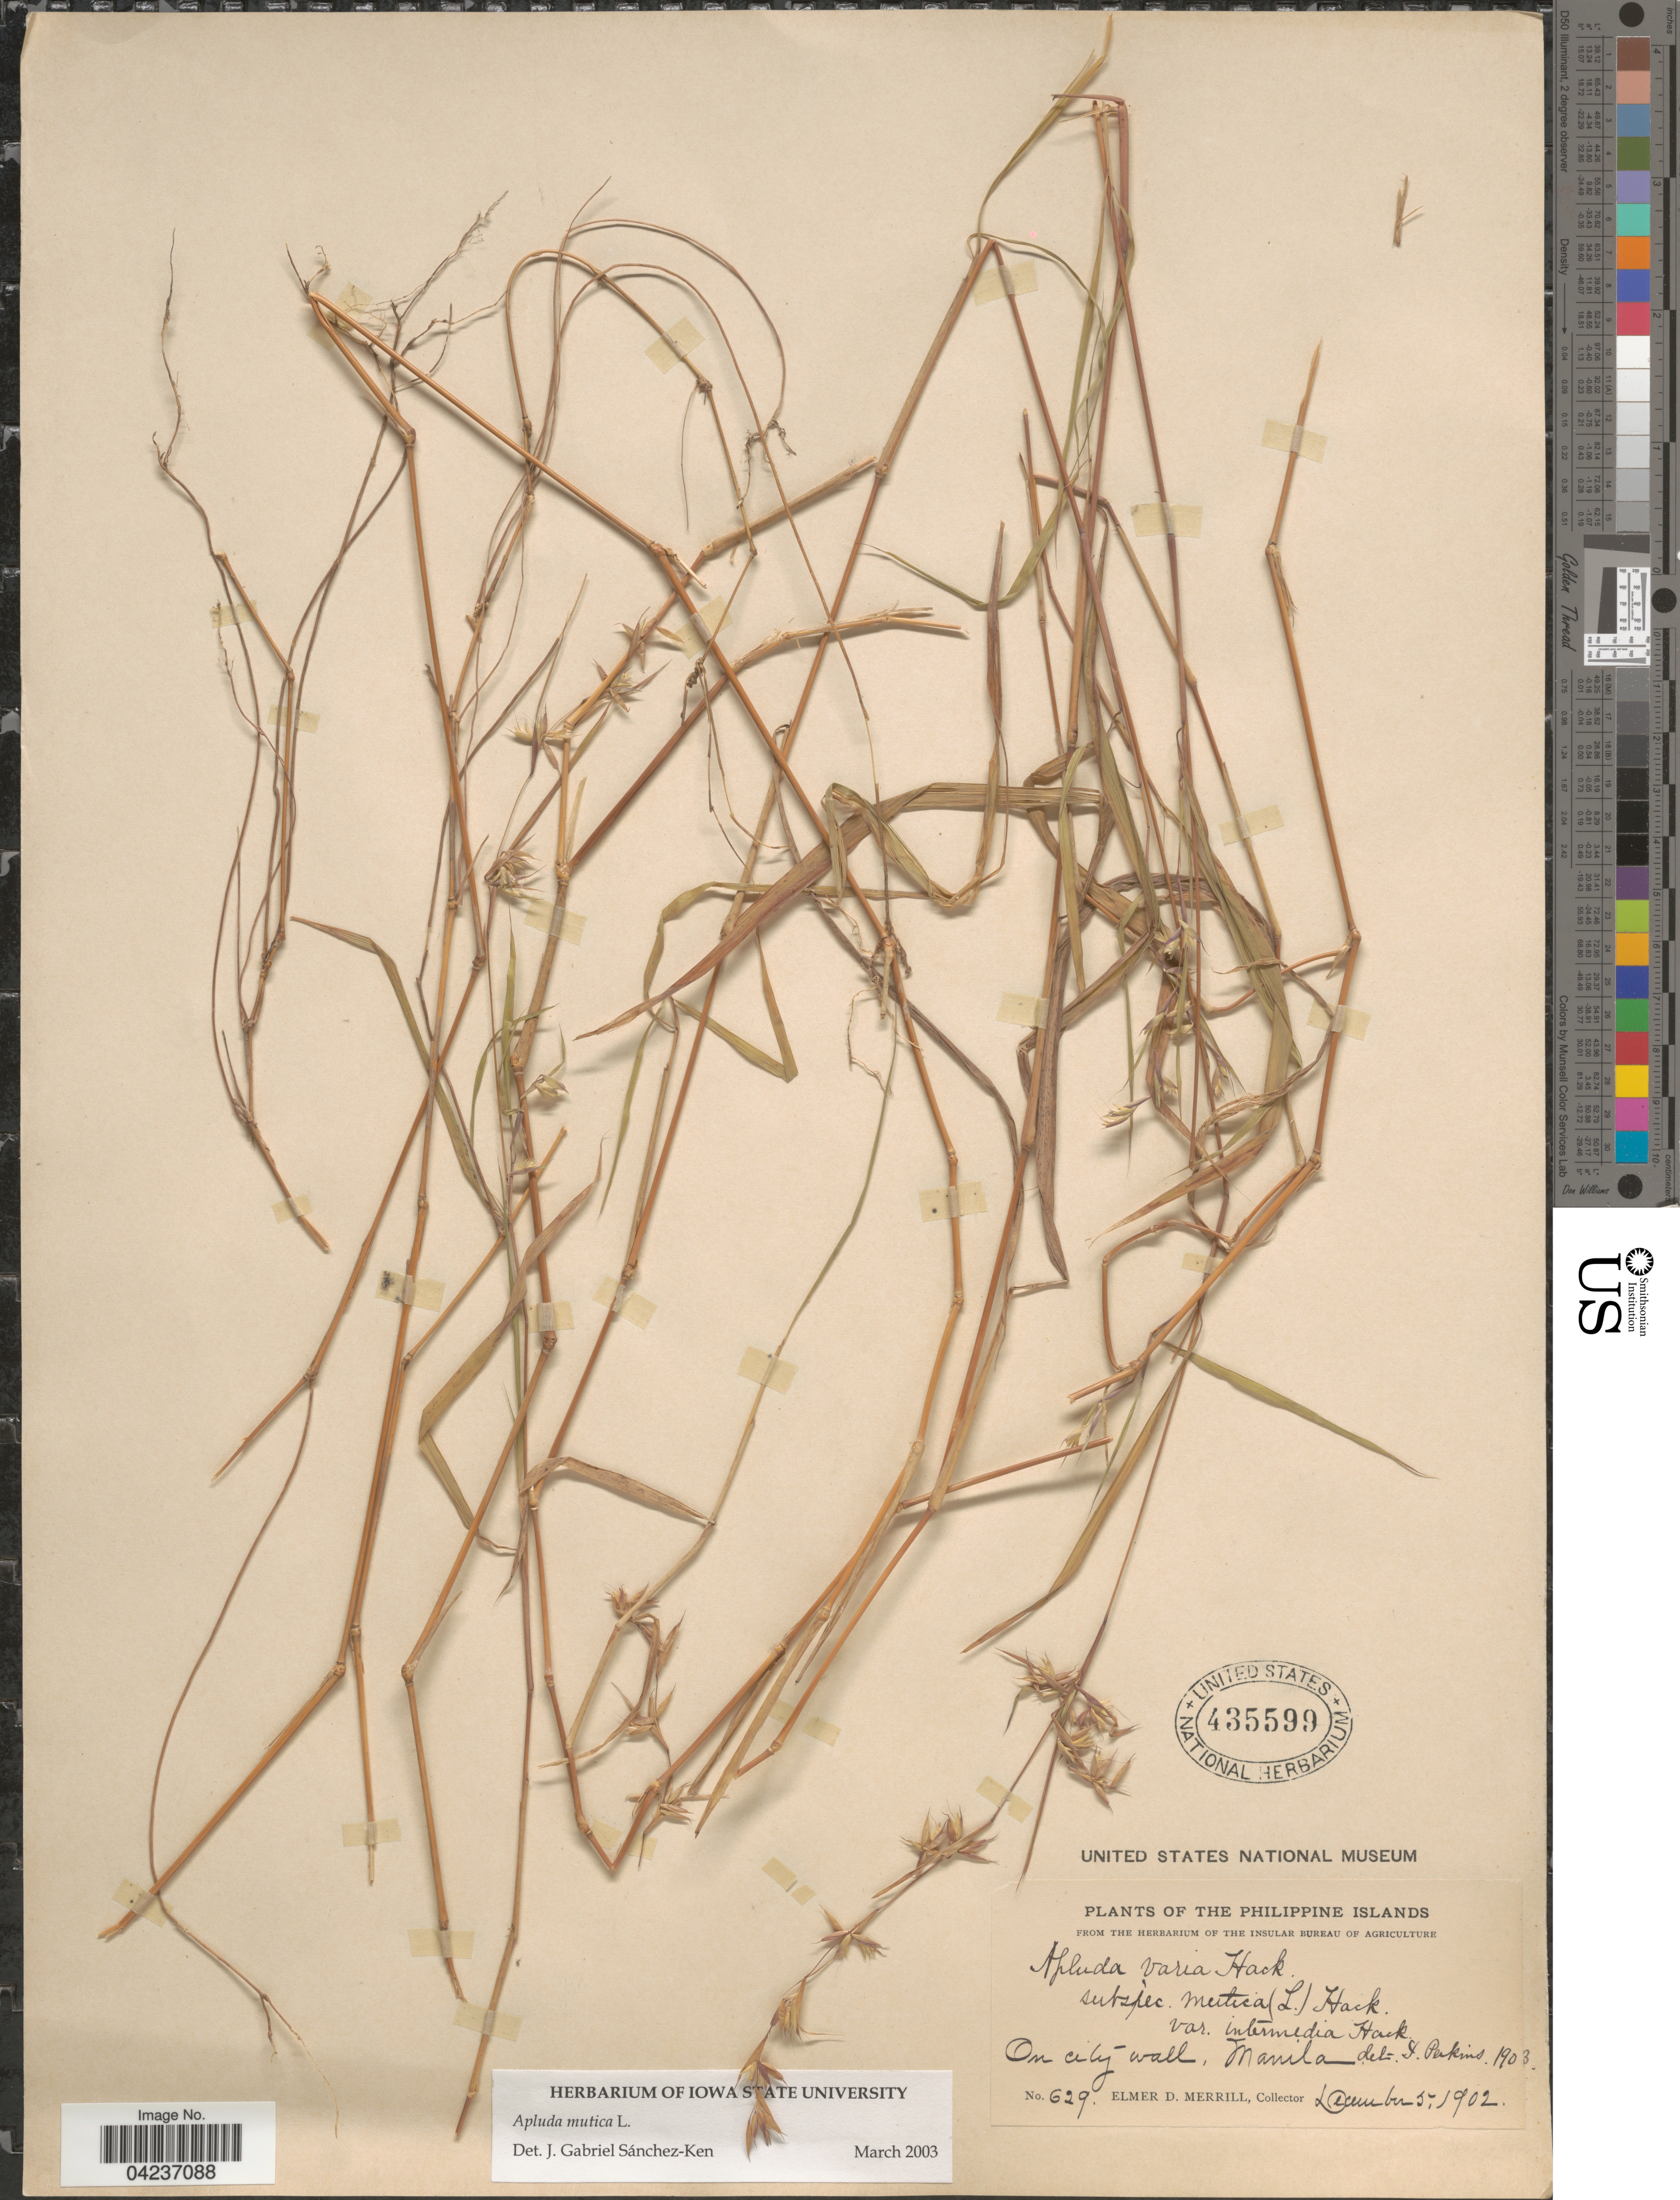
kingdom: Plantae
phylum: Tracheophyta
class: Liliopsida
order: Poales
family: Poaceae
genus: Apluda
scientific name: Apluda mutica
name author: L.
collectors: E. D. Merrill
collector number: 629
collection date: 1902-12-05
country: Philippines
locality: The Philippine Islands. On city wall, Manila.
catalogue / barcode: US 435599